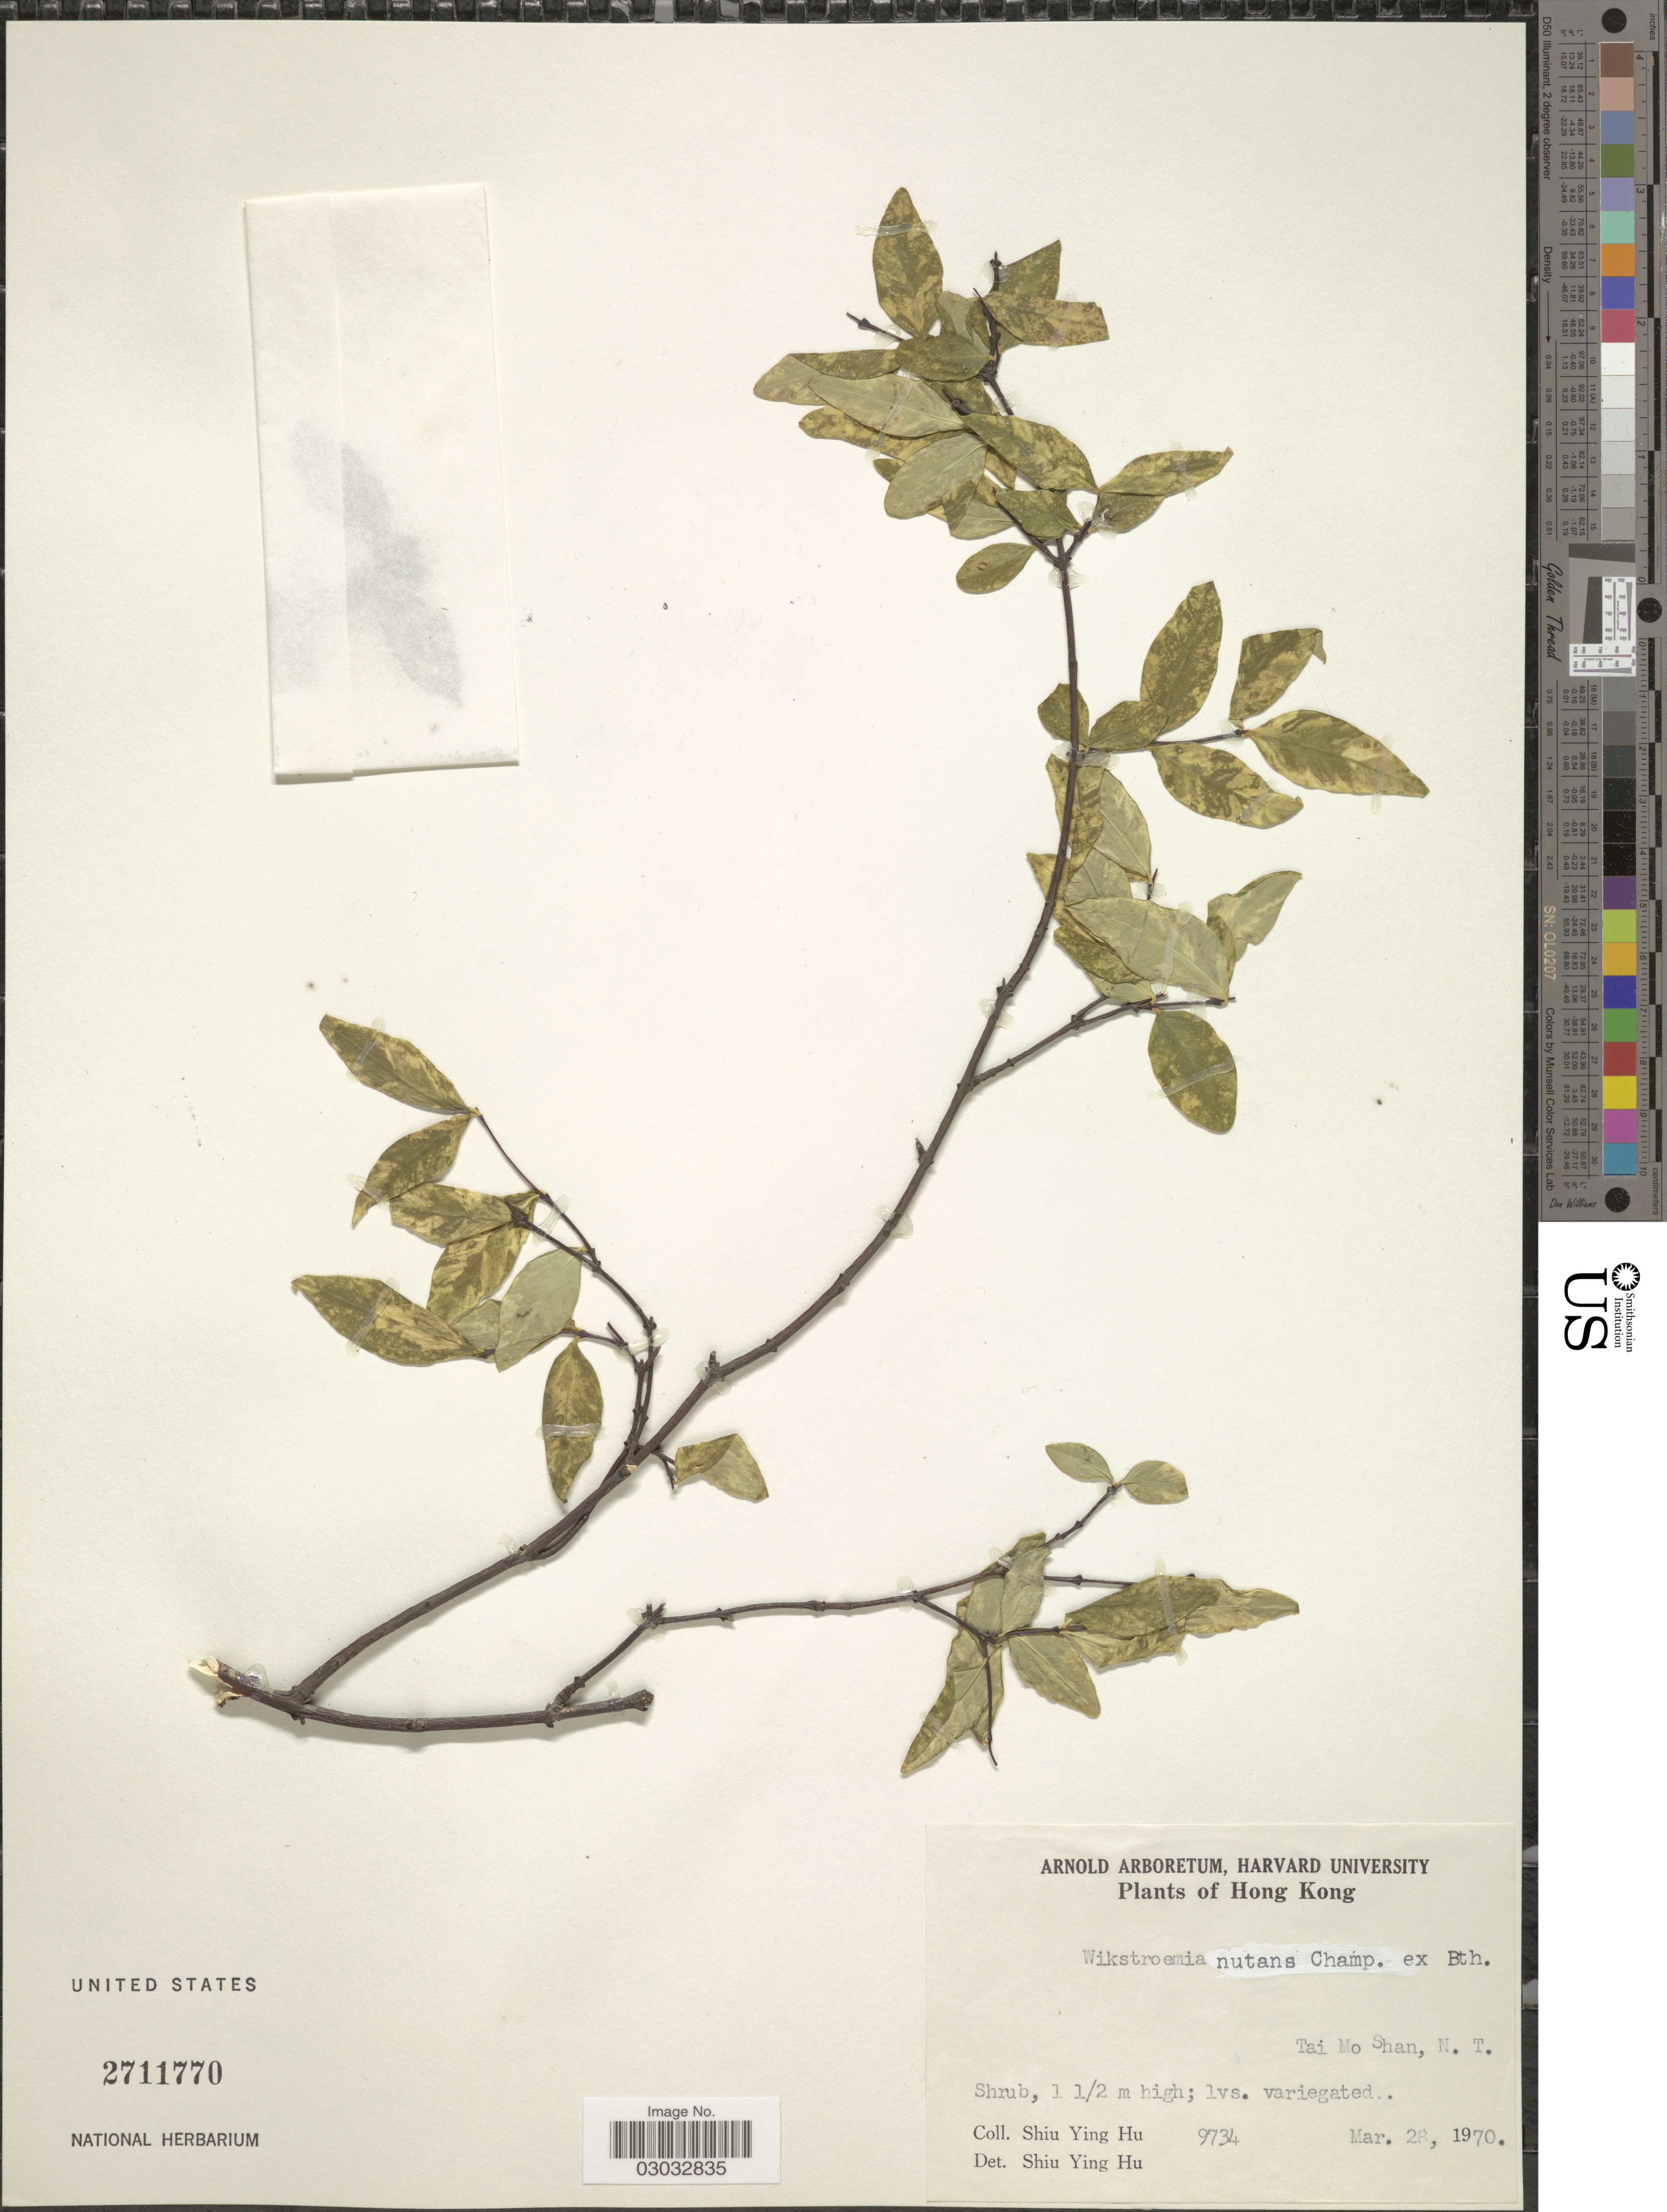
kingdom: Plantae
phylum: Tracheophyta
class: Magnoliopsida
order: Malvales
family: Thymelaeaceae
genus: Wikstroemia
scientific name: Wikstroemia nutans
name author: Champ. ex Benth.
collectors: S. Y. Hu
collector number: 9734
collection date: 1970-03-28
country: China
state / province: Hong Kong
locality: Tai Mo Shan, N. T.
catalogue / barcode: US 2711770